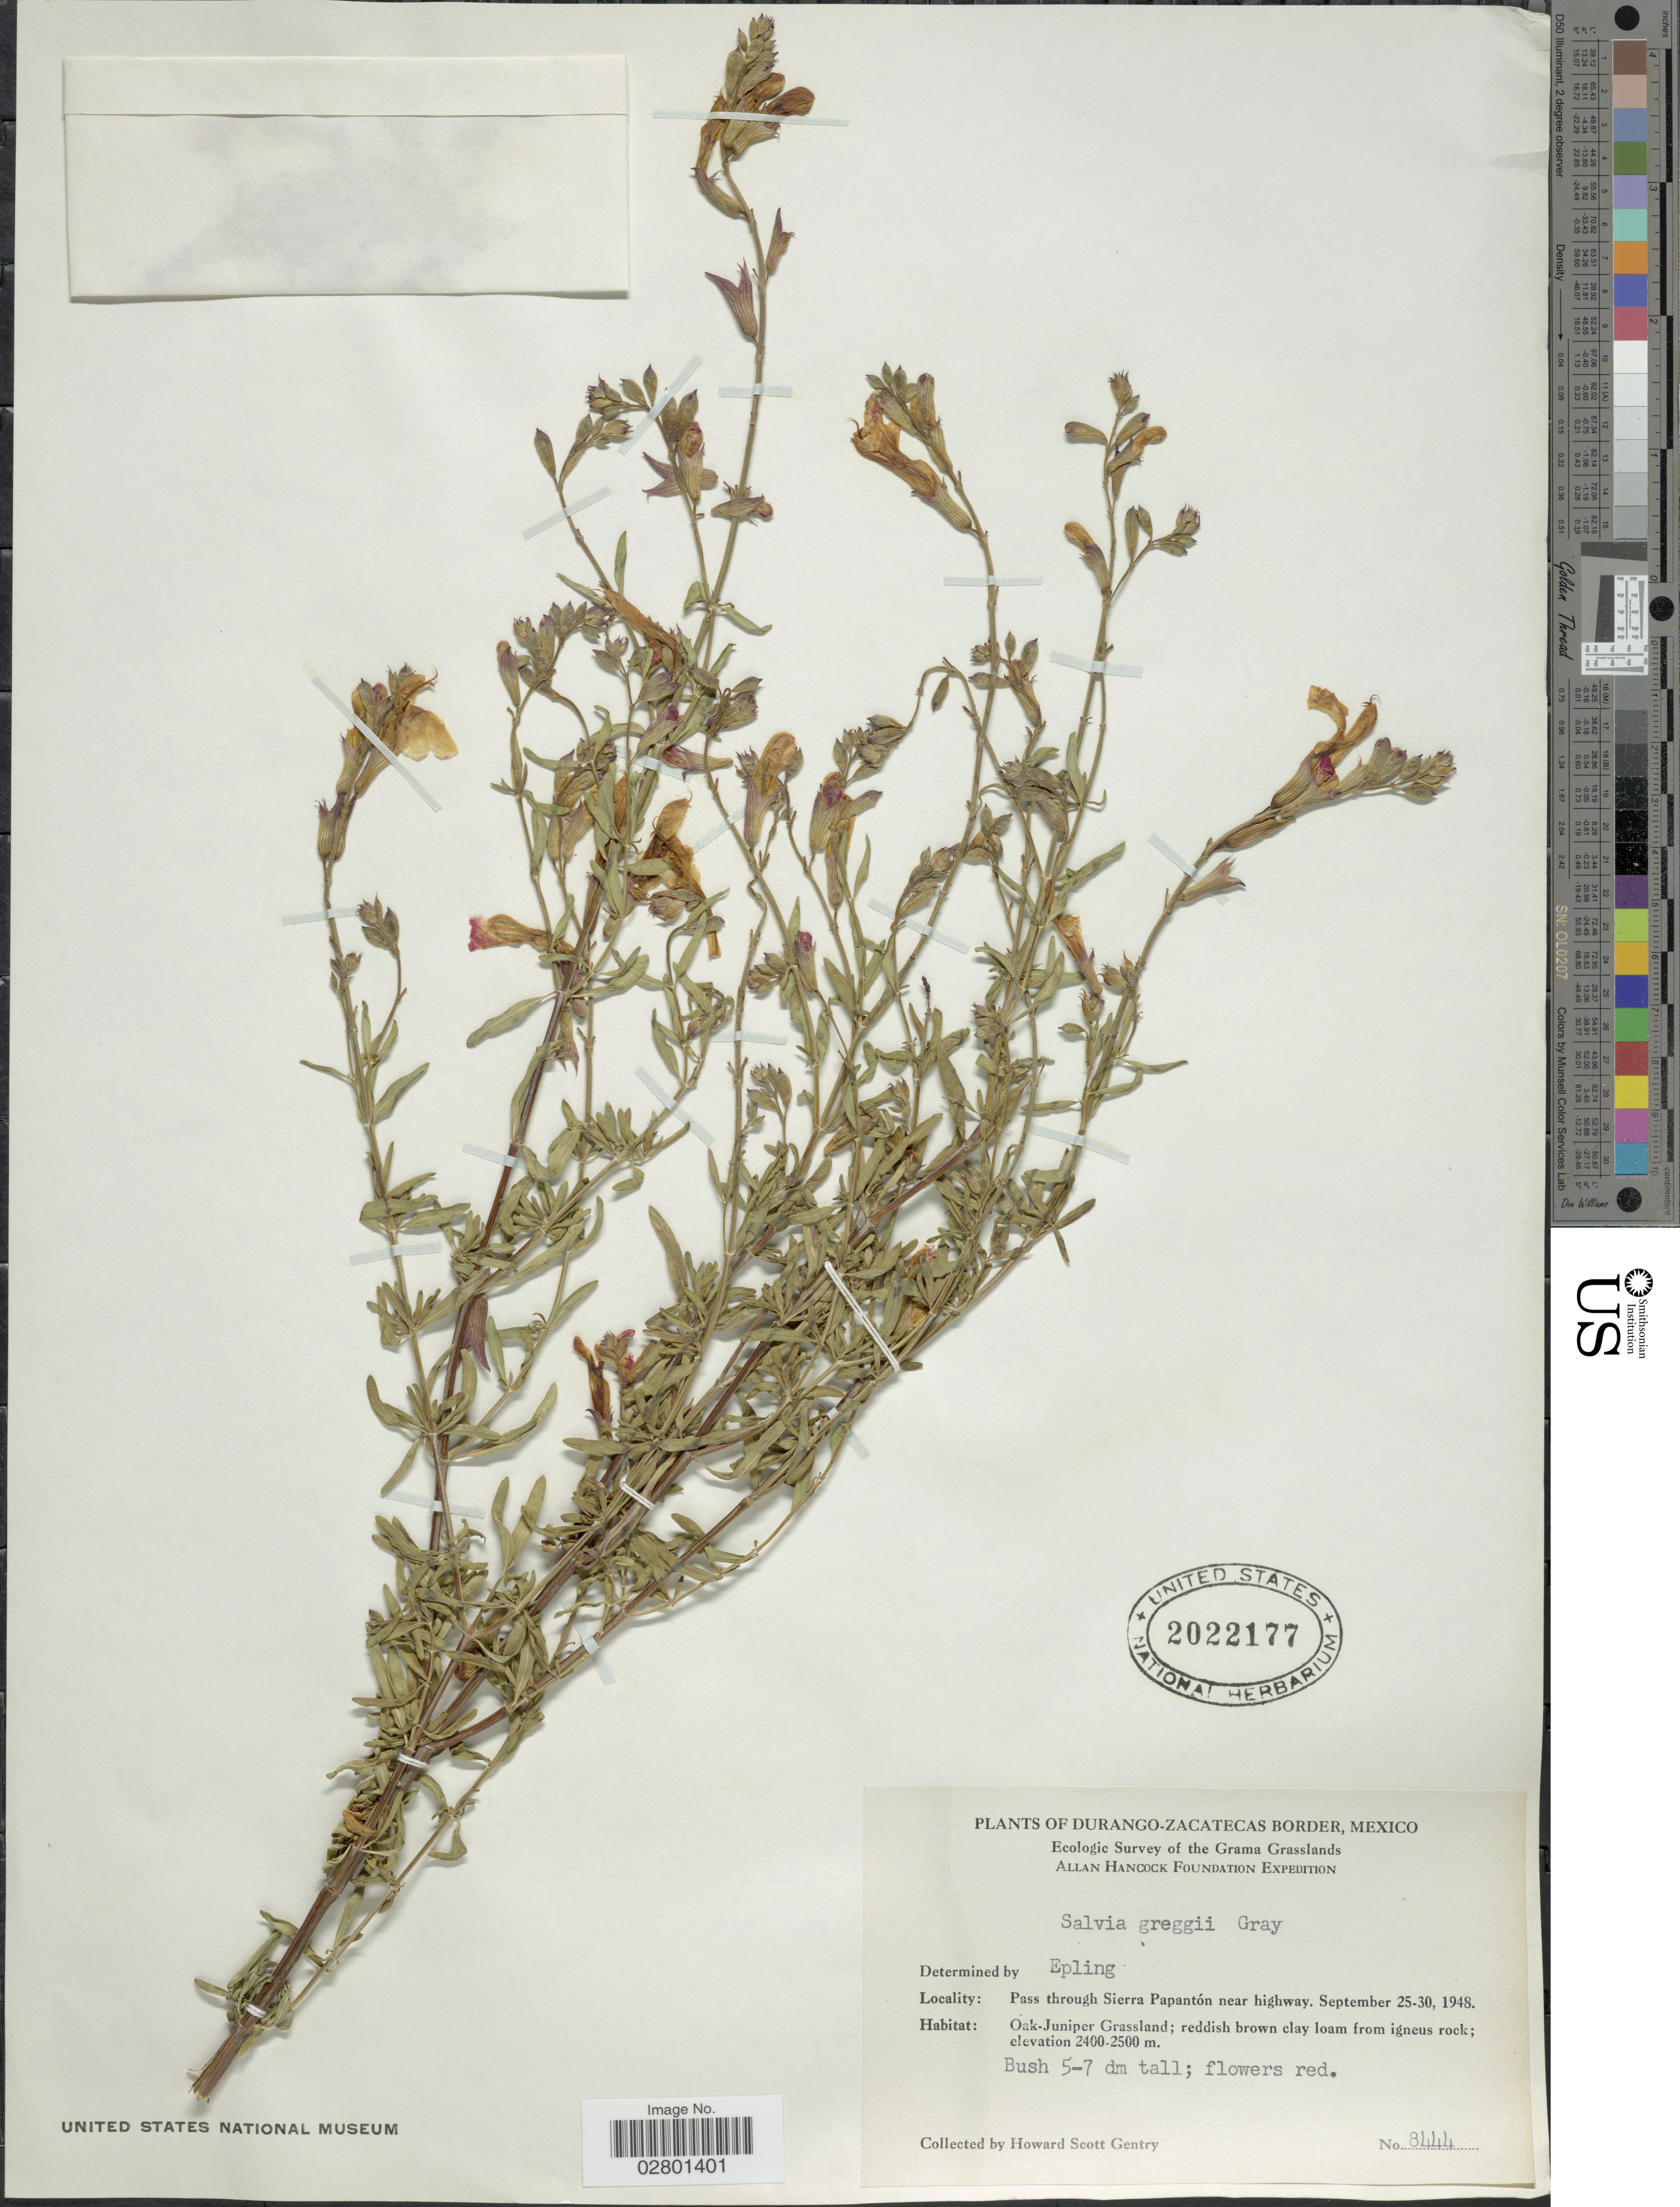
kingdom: Plantae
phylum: Tracheophyta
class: Magnoliopsida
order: Lamiales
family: Lamiaceae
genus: Salvia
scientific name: Salvia greggii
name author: A. Gray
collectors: H. S. Gentry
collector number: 8444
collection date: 1948-09-25/1948-09-30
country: Mexico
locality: Durango-Zacatecas Border, Pass through Sierra Papantón near highway.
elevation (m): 2400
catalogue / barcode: US 2022177